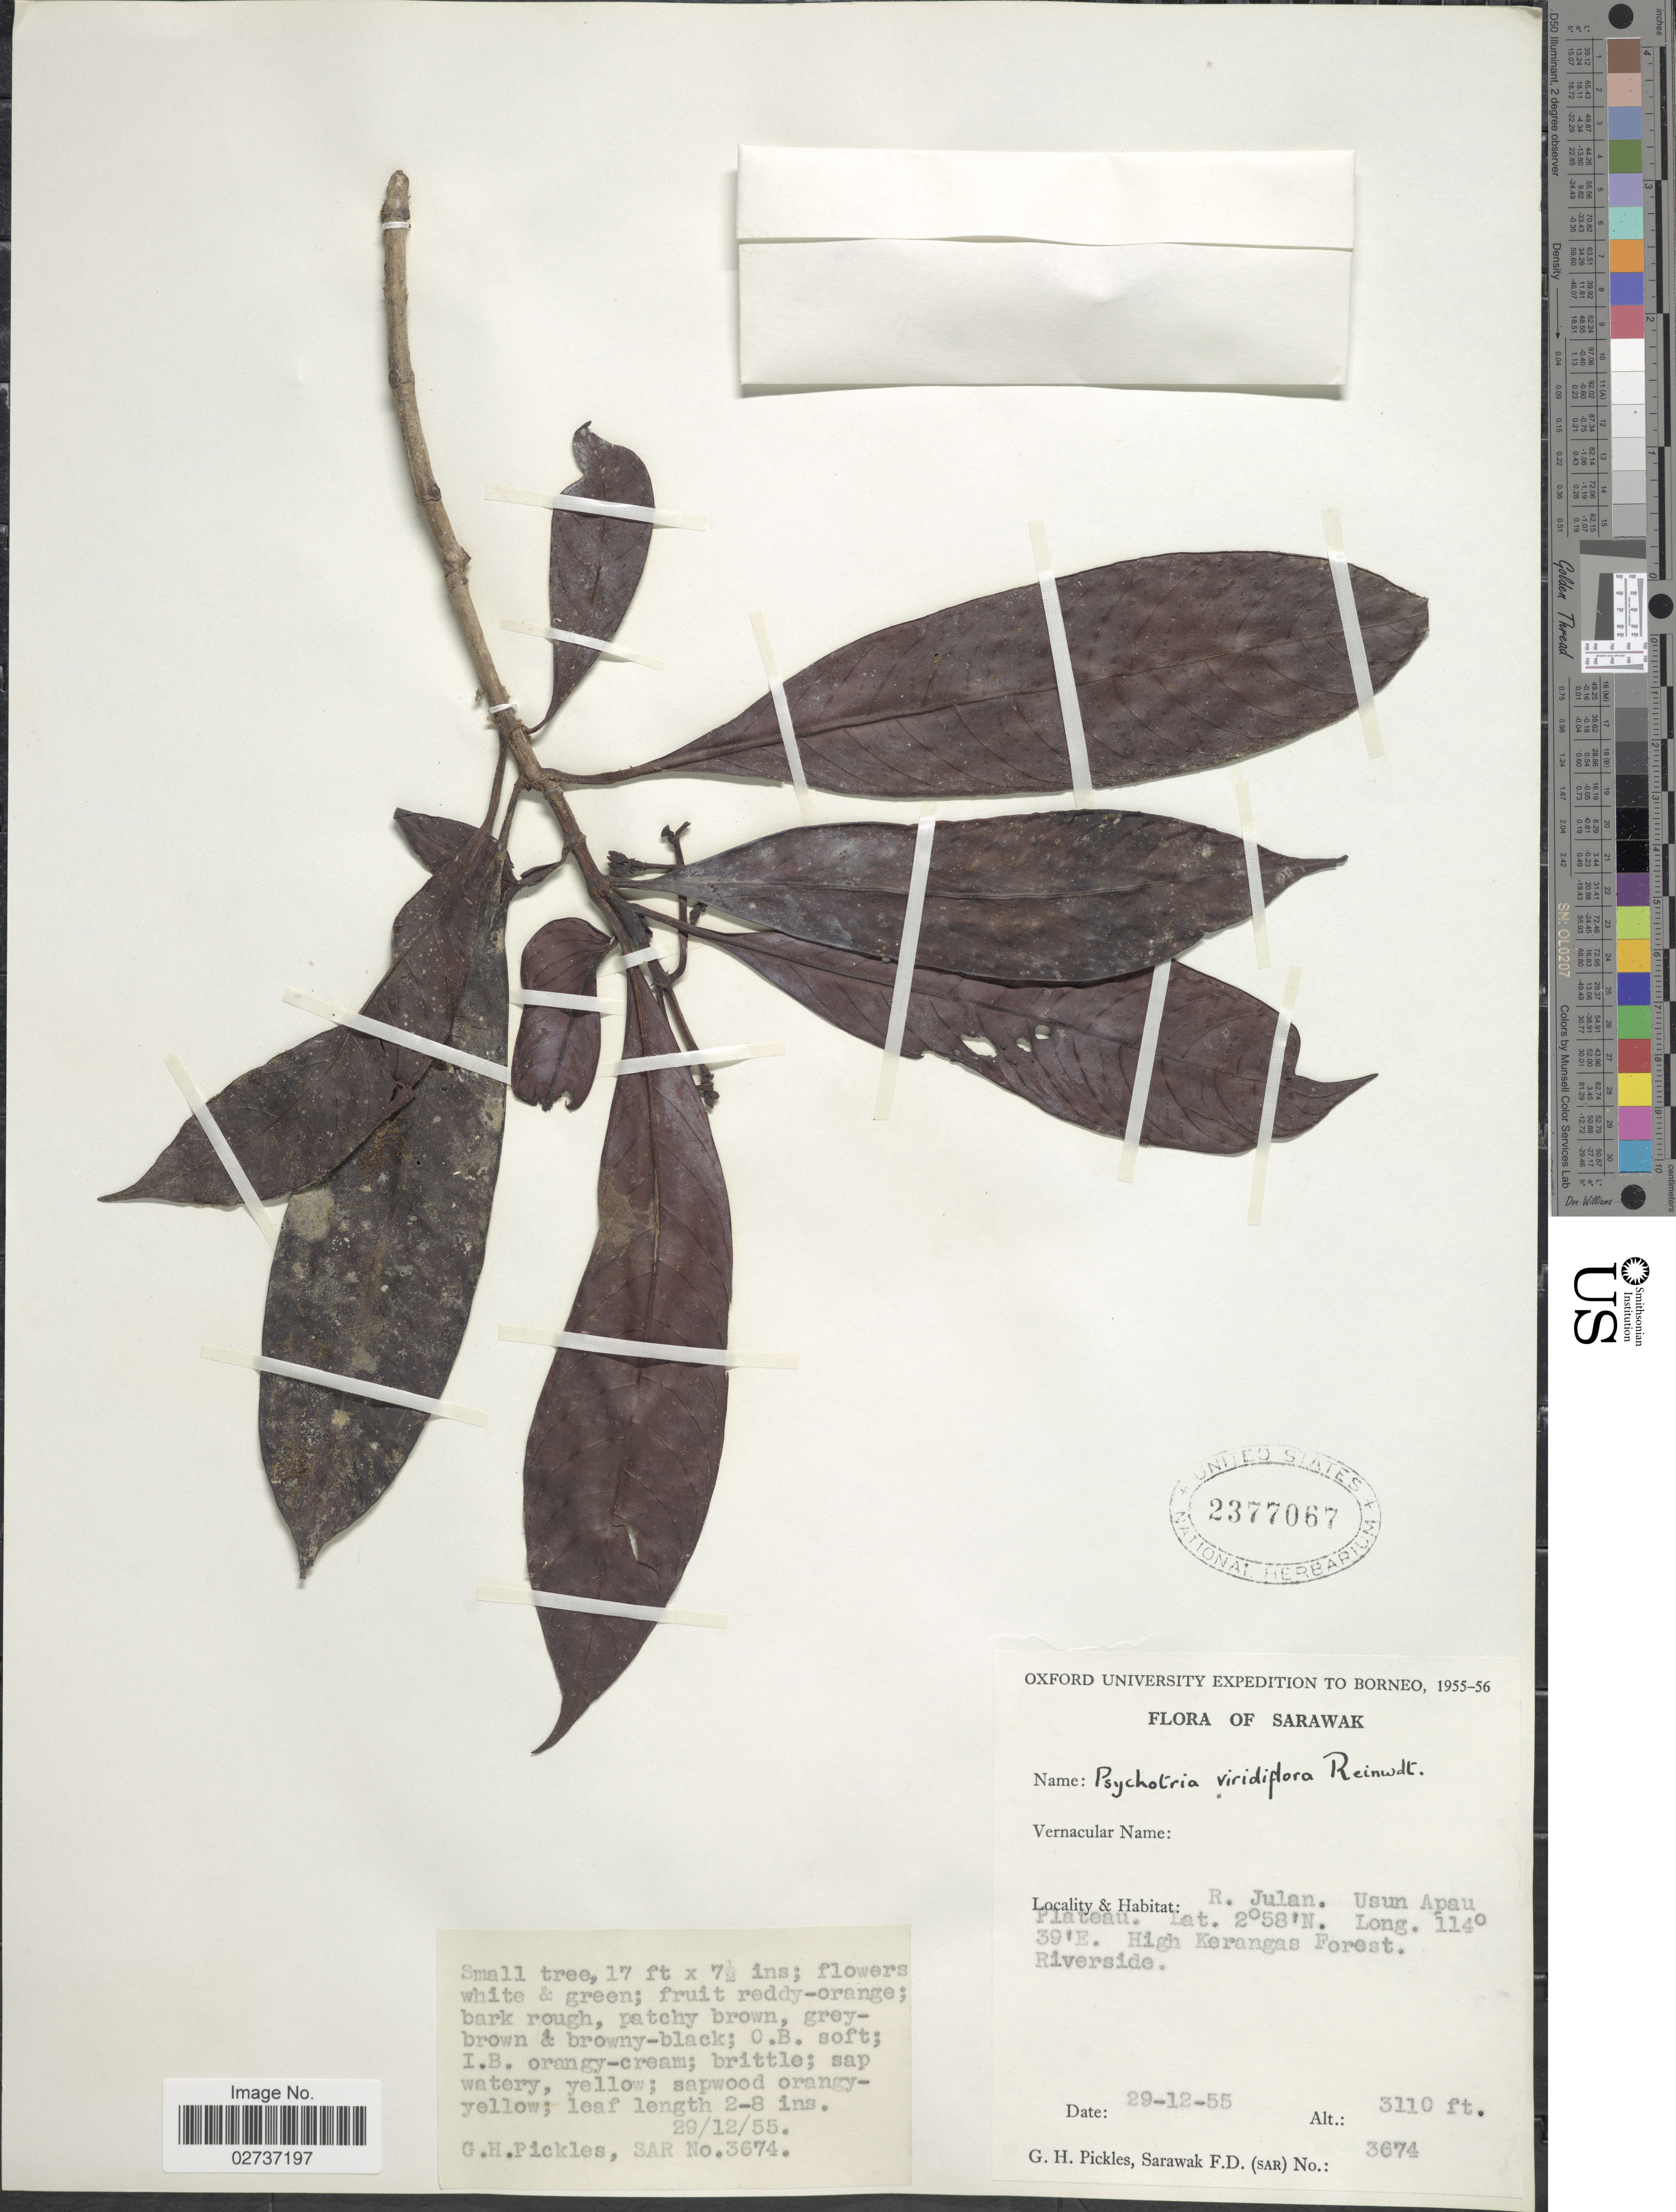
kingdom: Plantae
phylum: Tracheophyta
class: Magnoliopsida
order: Gentianales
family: Rubiaceae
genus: Psychotria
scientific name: Psychotria viridiflora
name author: Reinw. ex Blume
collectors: G. Pickles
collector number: SAR3674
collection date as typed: Transcribed d/m/y: 29/12/55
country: Malaysia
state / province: Sarawak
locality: R. Julan. Usun Apau Plateau. High Kerangas Forest. Riverside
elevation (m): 948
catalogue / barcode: US 2377067